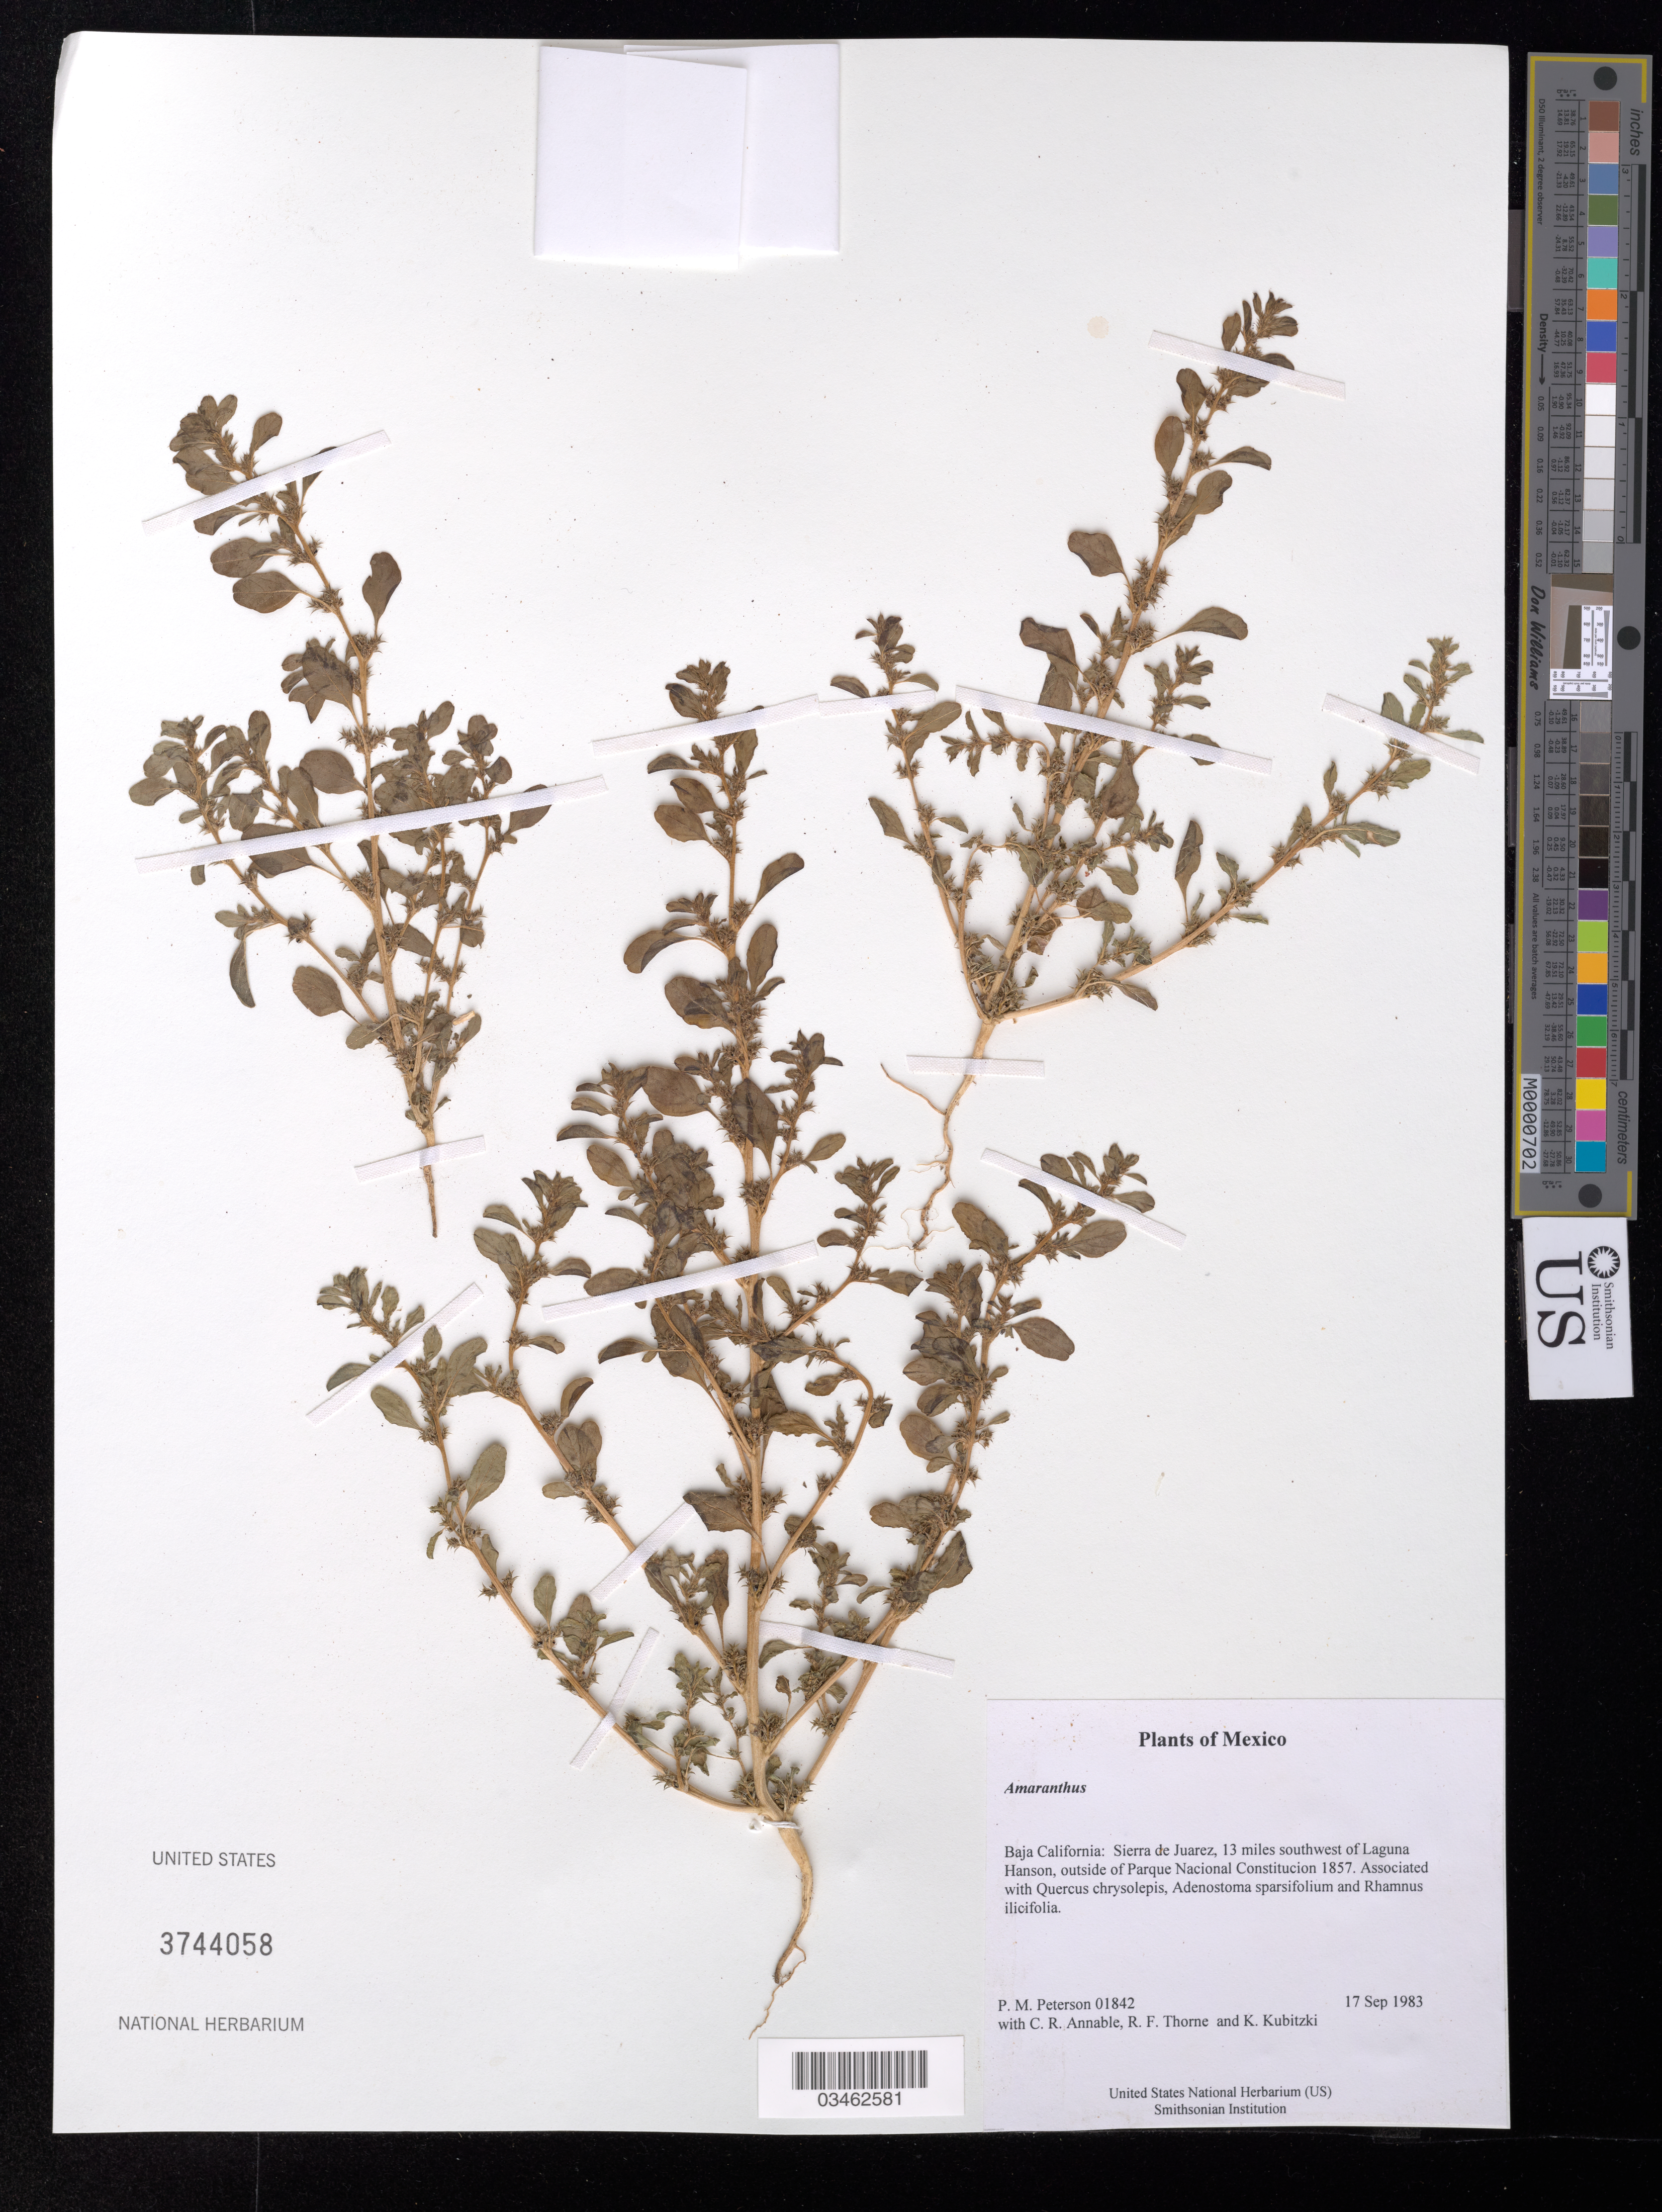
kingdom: Plantae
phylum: Tracheophyta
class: Magnoliopsida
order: Caryophyllales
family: Amaranthaceae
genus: Amaranthus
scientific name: Amaranthus sp.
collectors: P. M. Peterson, C. R. Annable, R. F. Thorne & K. Kubitzki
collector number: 01842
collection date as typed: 17 Sep 1983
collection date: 1983-09-17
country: Mexico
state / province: Baja California Norte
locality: Sierra de Juarez, 13 miles southwest of Laguna Hanson, outside of Parque Nacional Constitucion 1857.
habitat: Associated with Quercus chrysolepis, Adenostoma sparsifolium and Rhamnus ilicifolia.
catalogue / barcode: US 3744058